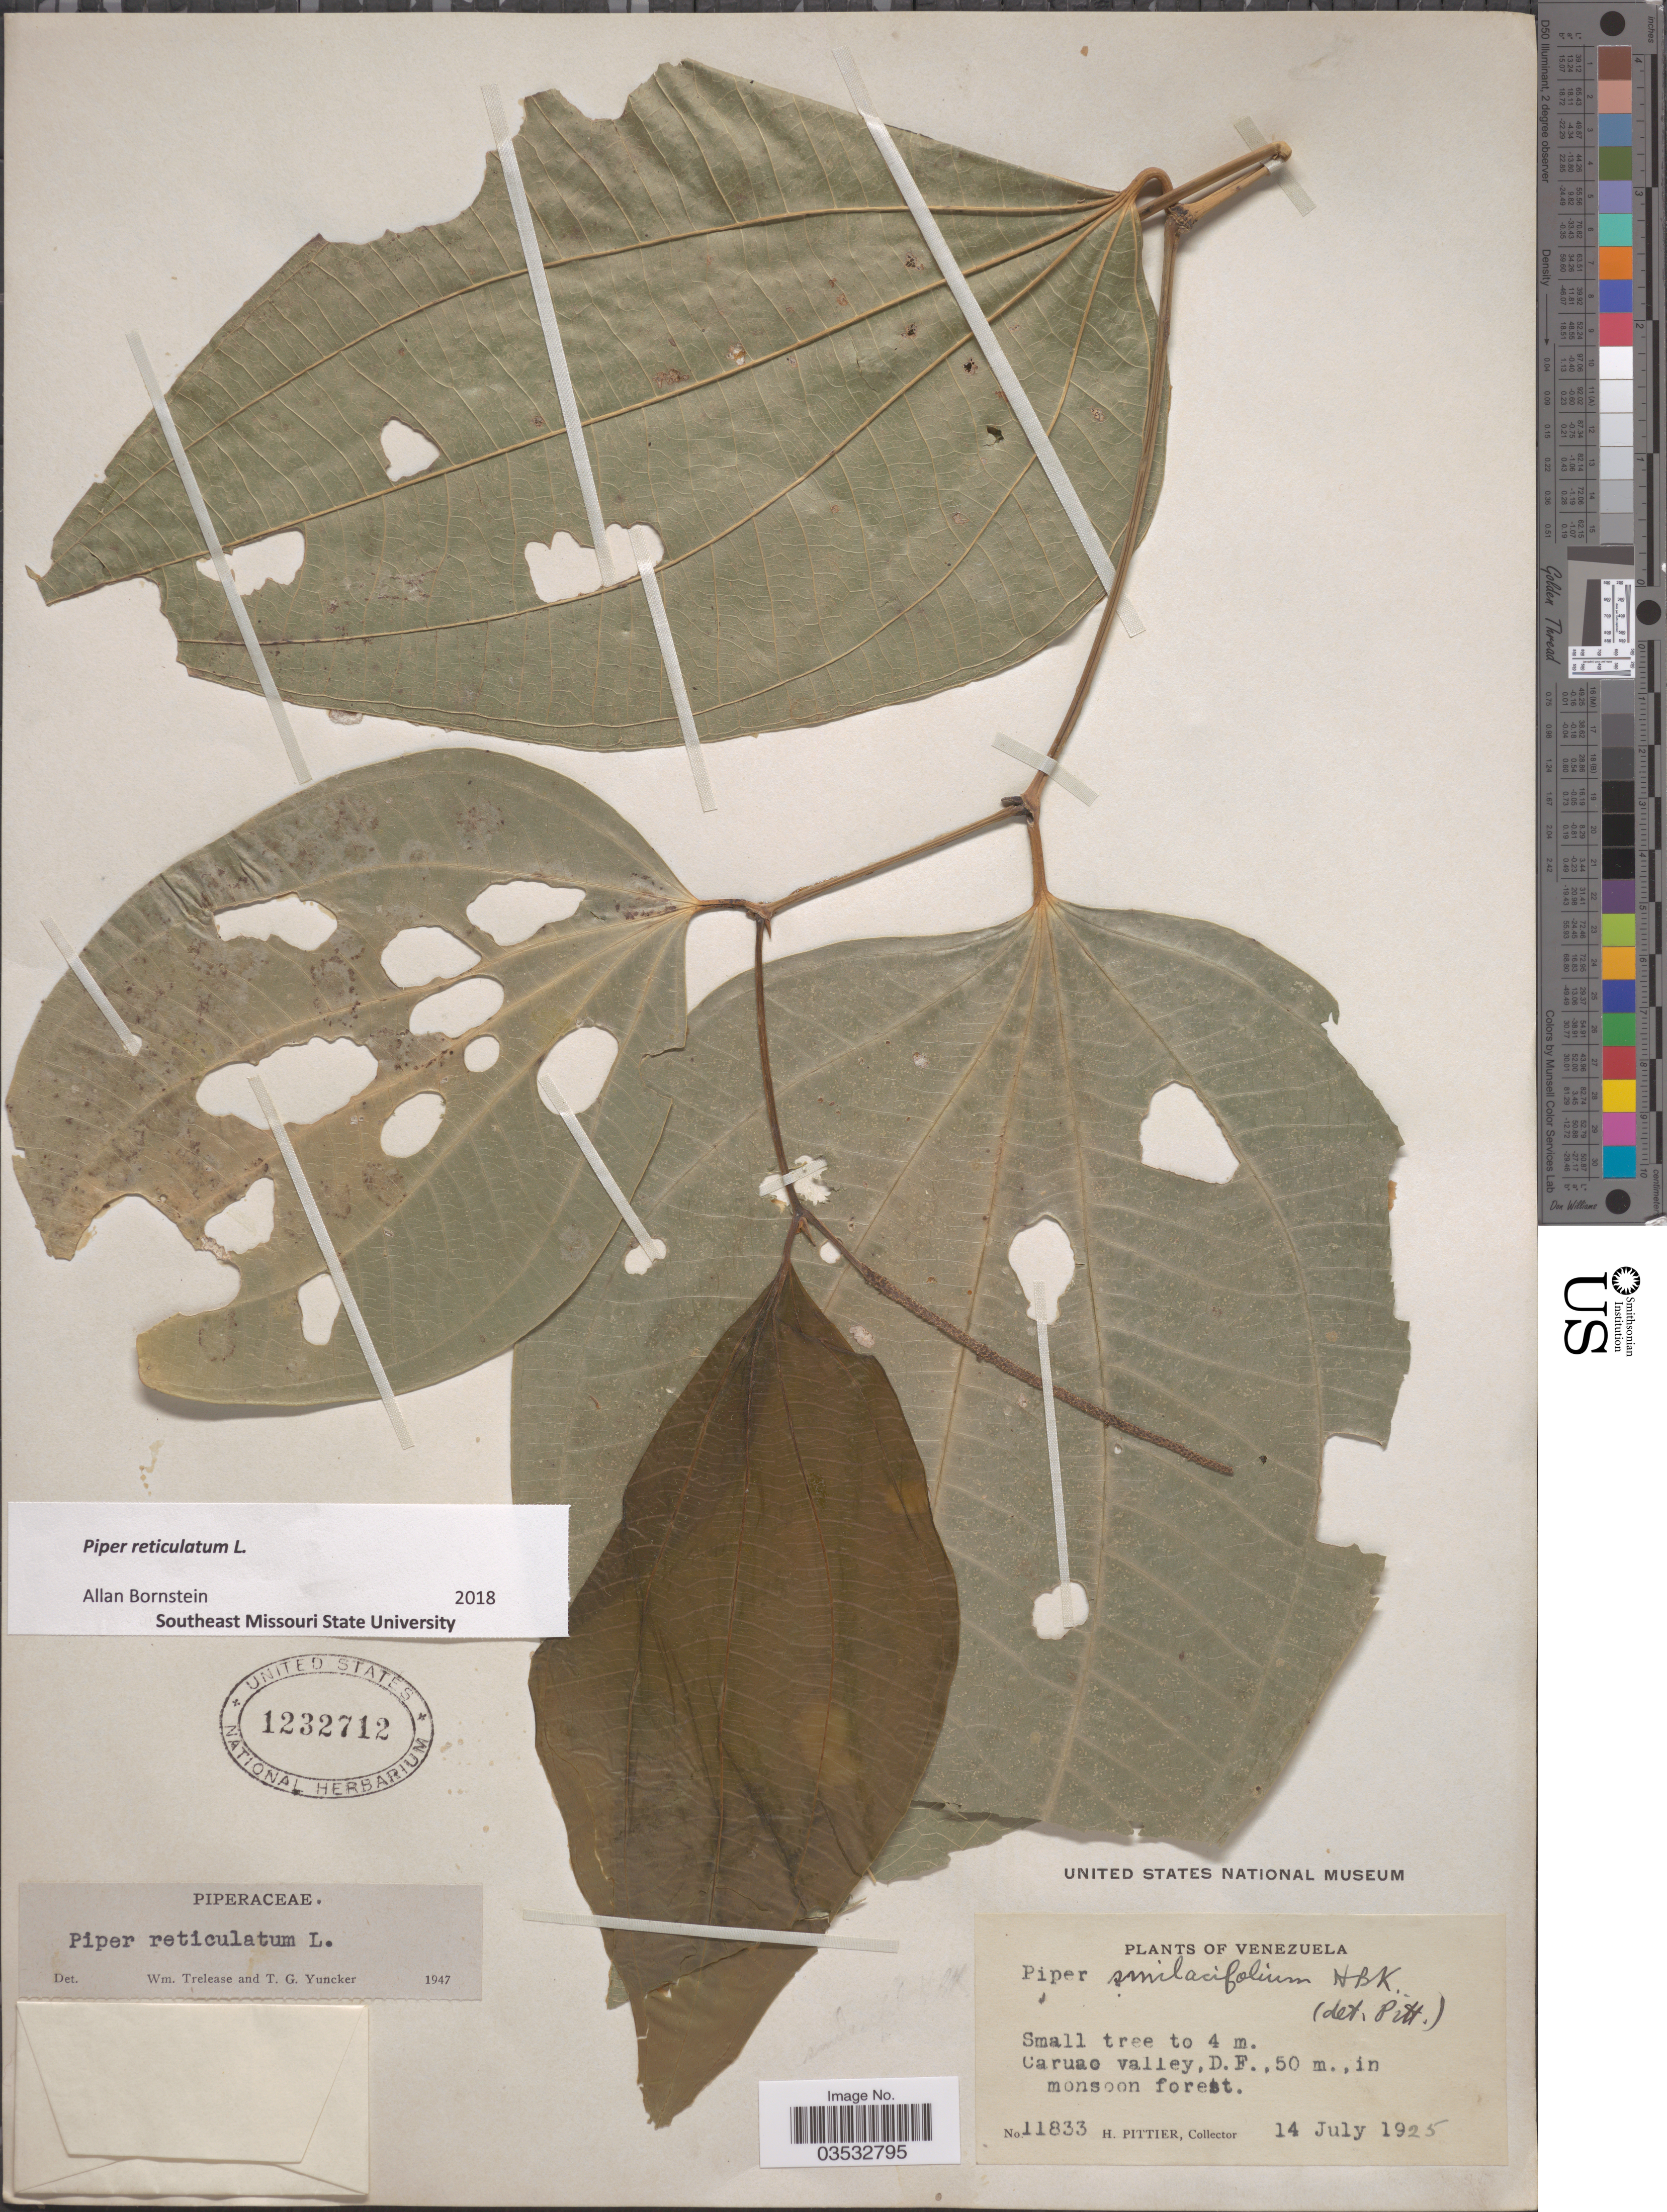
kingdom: Plantae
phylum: Tracheophyta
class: Magnoliopsida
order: Piperales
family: Piperaceae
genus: Piper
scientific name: Piper reticulatum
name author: L.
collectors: H. F. Pittier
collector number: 11833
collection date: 1925-07-14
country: Venezuela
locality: Curuao valley, D. F.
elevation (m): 50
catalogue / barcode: US 1232712